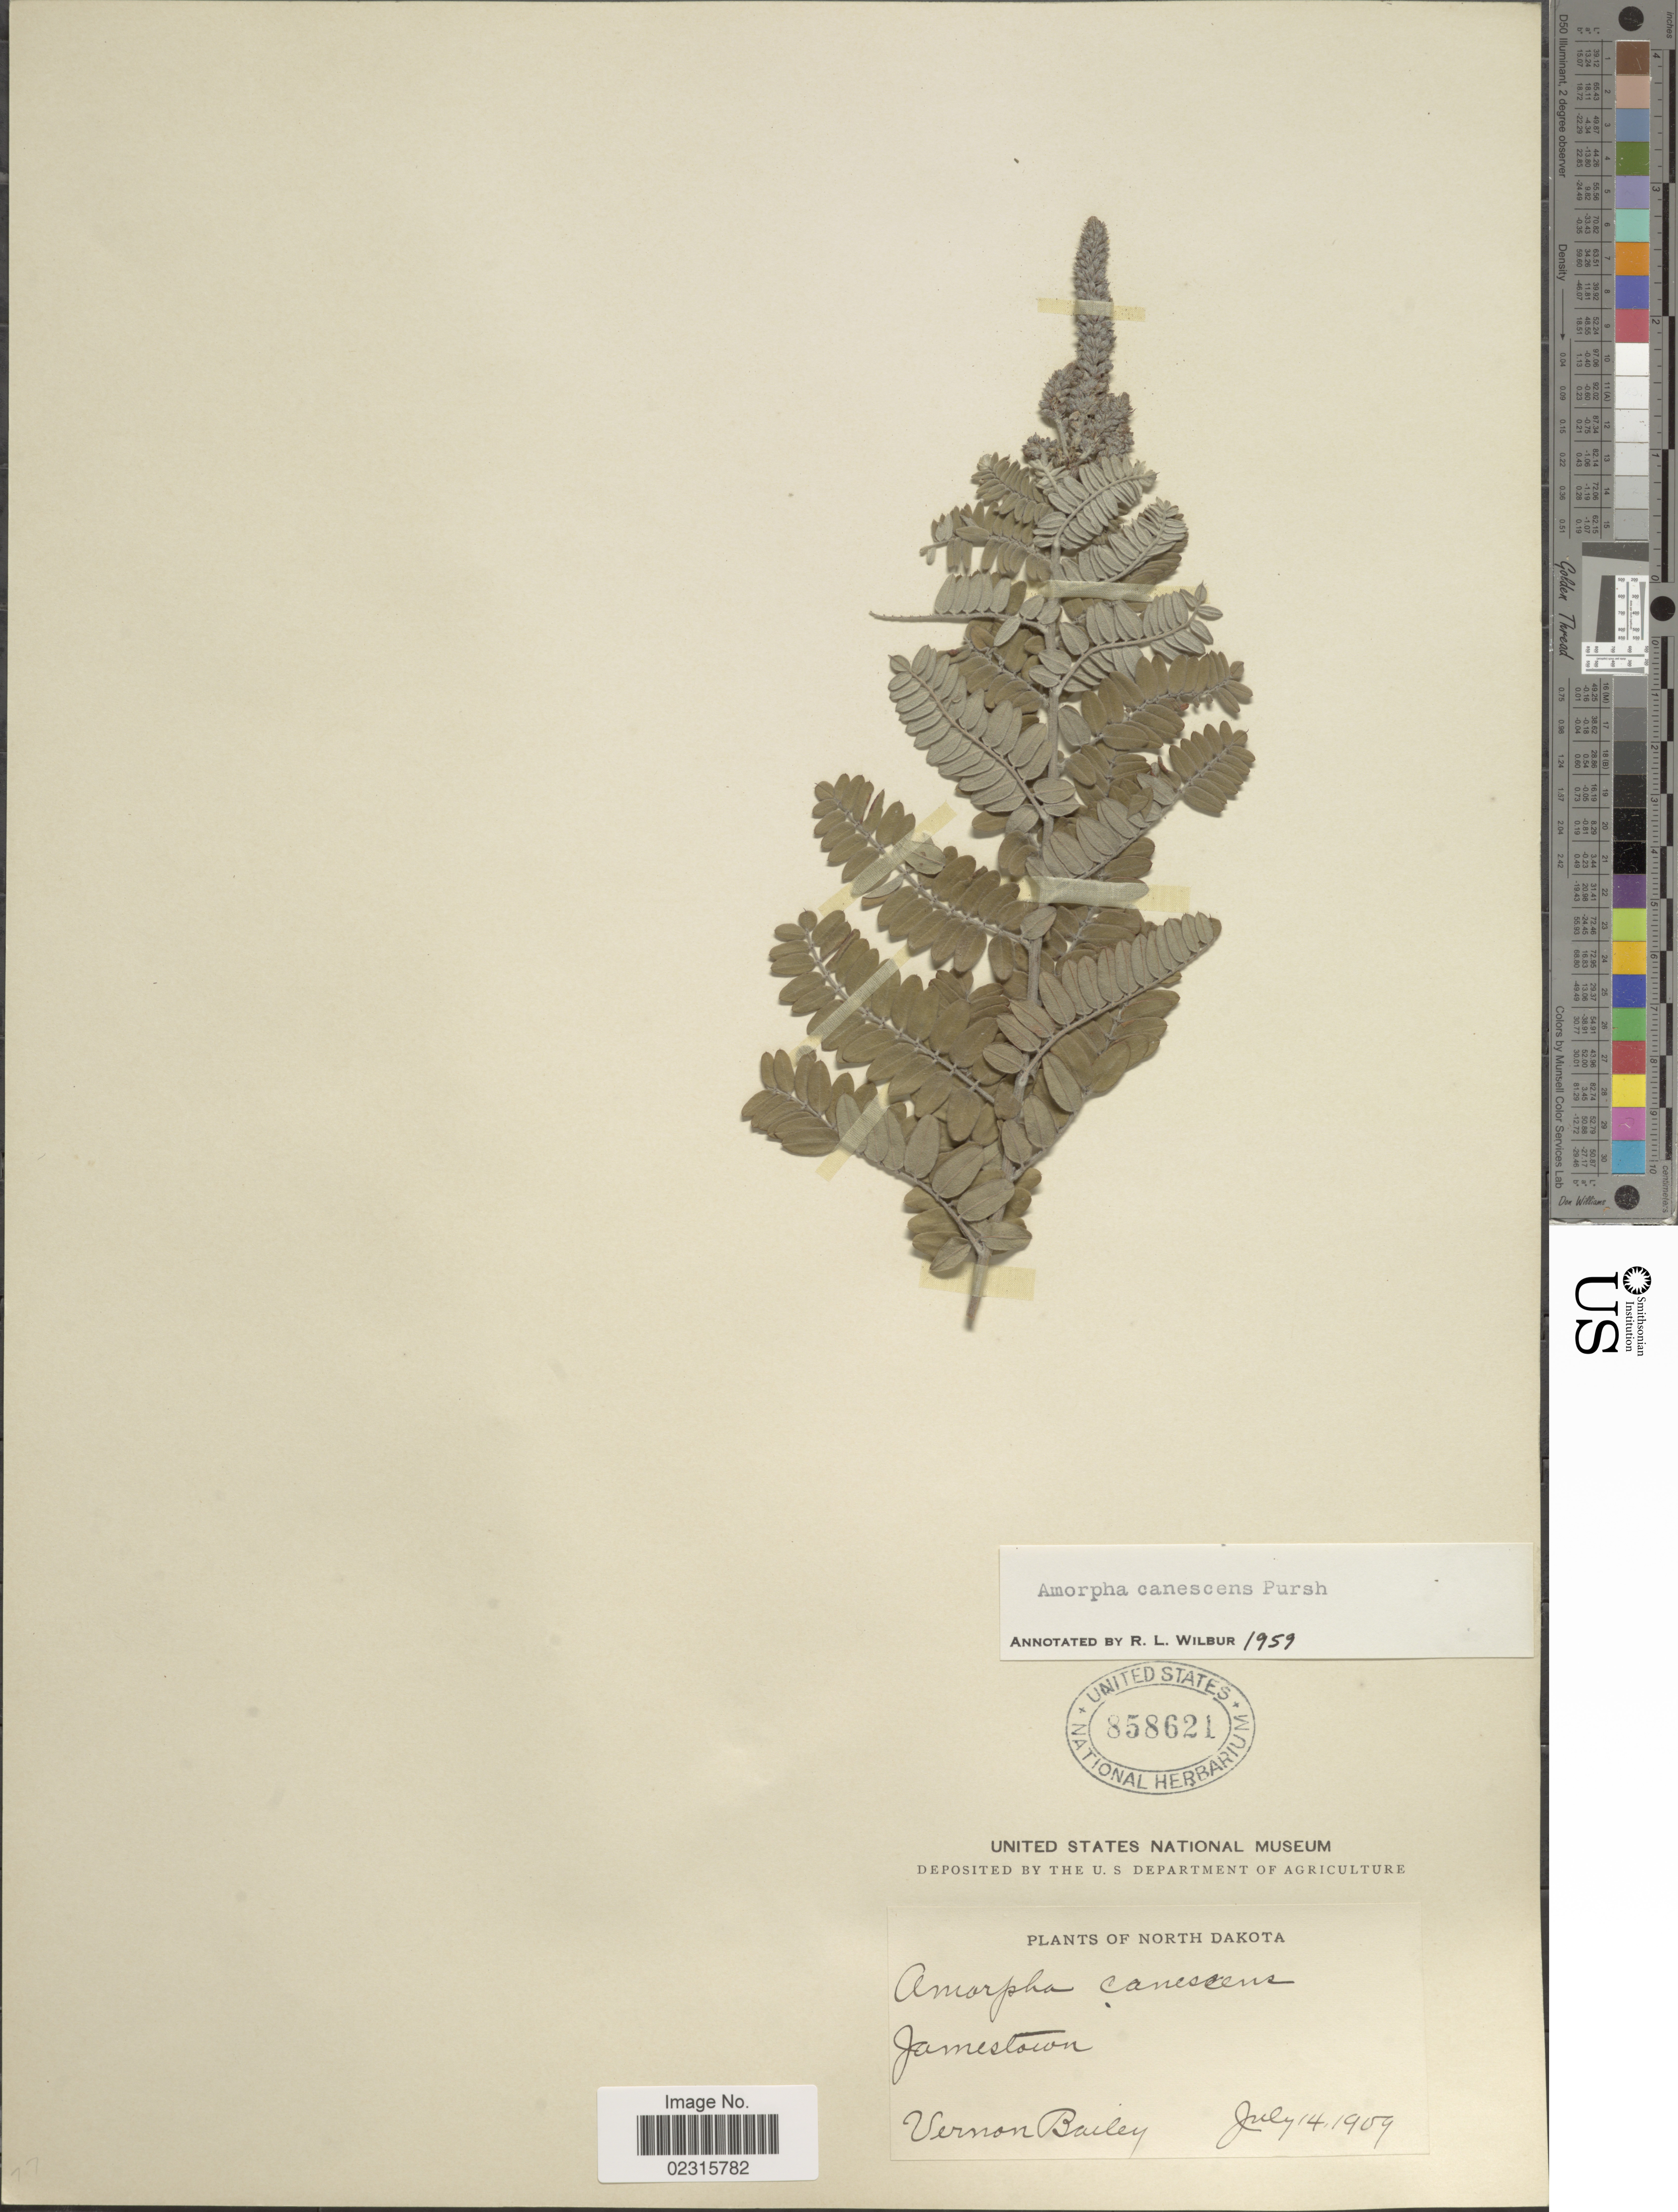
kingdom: Plantae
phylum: Tracheophyta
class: Magnoliopsida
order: Fabales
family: Fabaceae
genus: Amorpha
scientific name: Amorpha canescens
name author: Pursh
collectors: V. O. Bailey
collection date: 1909-07-14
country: United States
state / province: North Dakota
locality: Jamestown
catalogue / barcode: US 858621